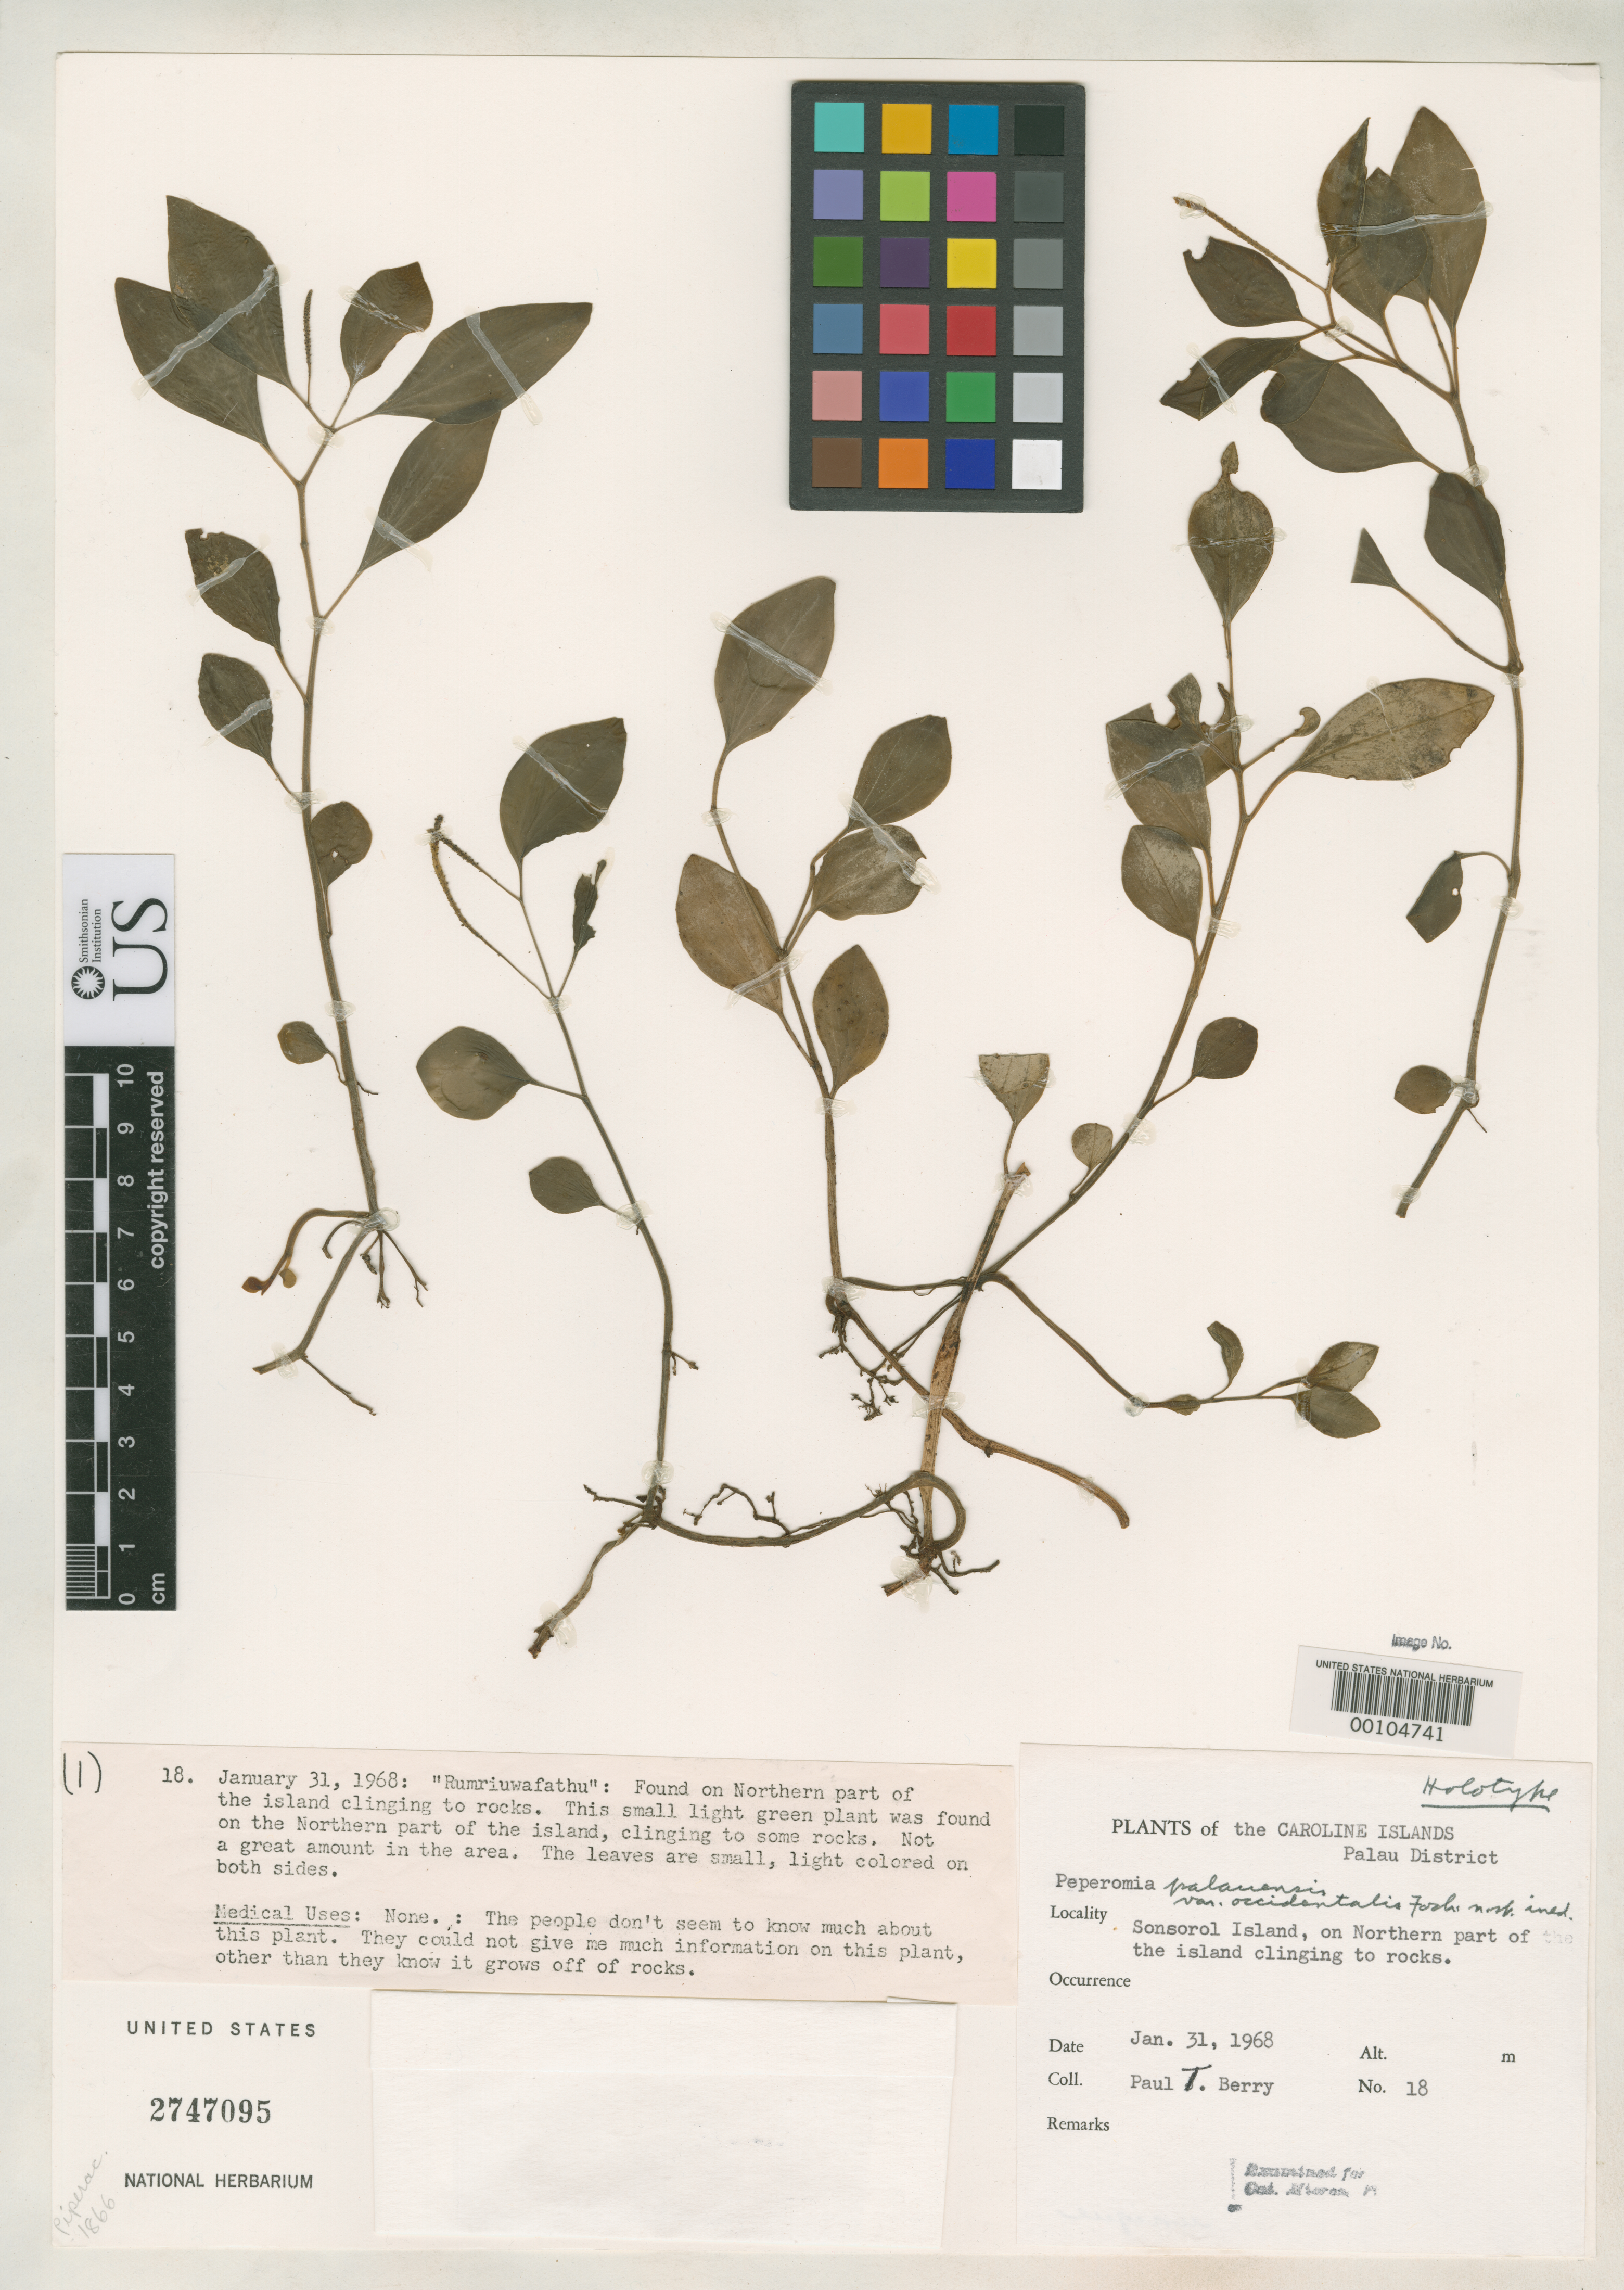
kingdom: Plantae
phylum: Tracheophyta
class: Magnoliopsida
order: Piperales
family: Piperaceae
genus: Peperomia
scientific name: Peperomia palauensis var. occidentalis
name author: Fosberg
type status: Holotype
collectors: P. T. Berry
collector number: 18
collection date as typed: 31 Jan 1968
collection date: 1968-01-31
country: Palau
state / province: Sonsorol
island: Sonsorol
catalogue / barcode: US 2747095